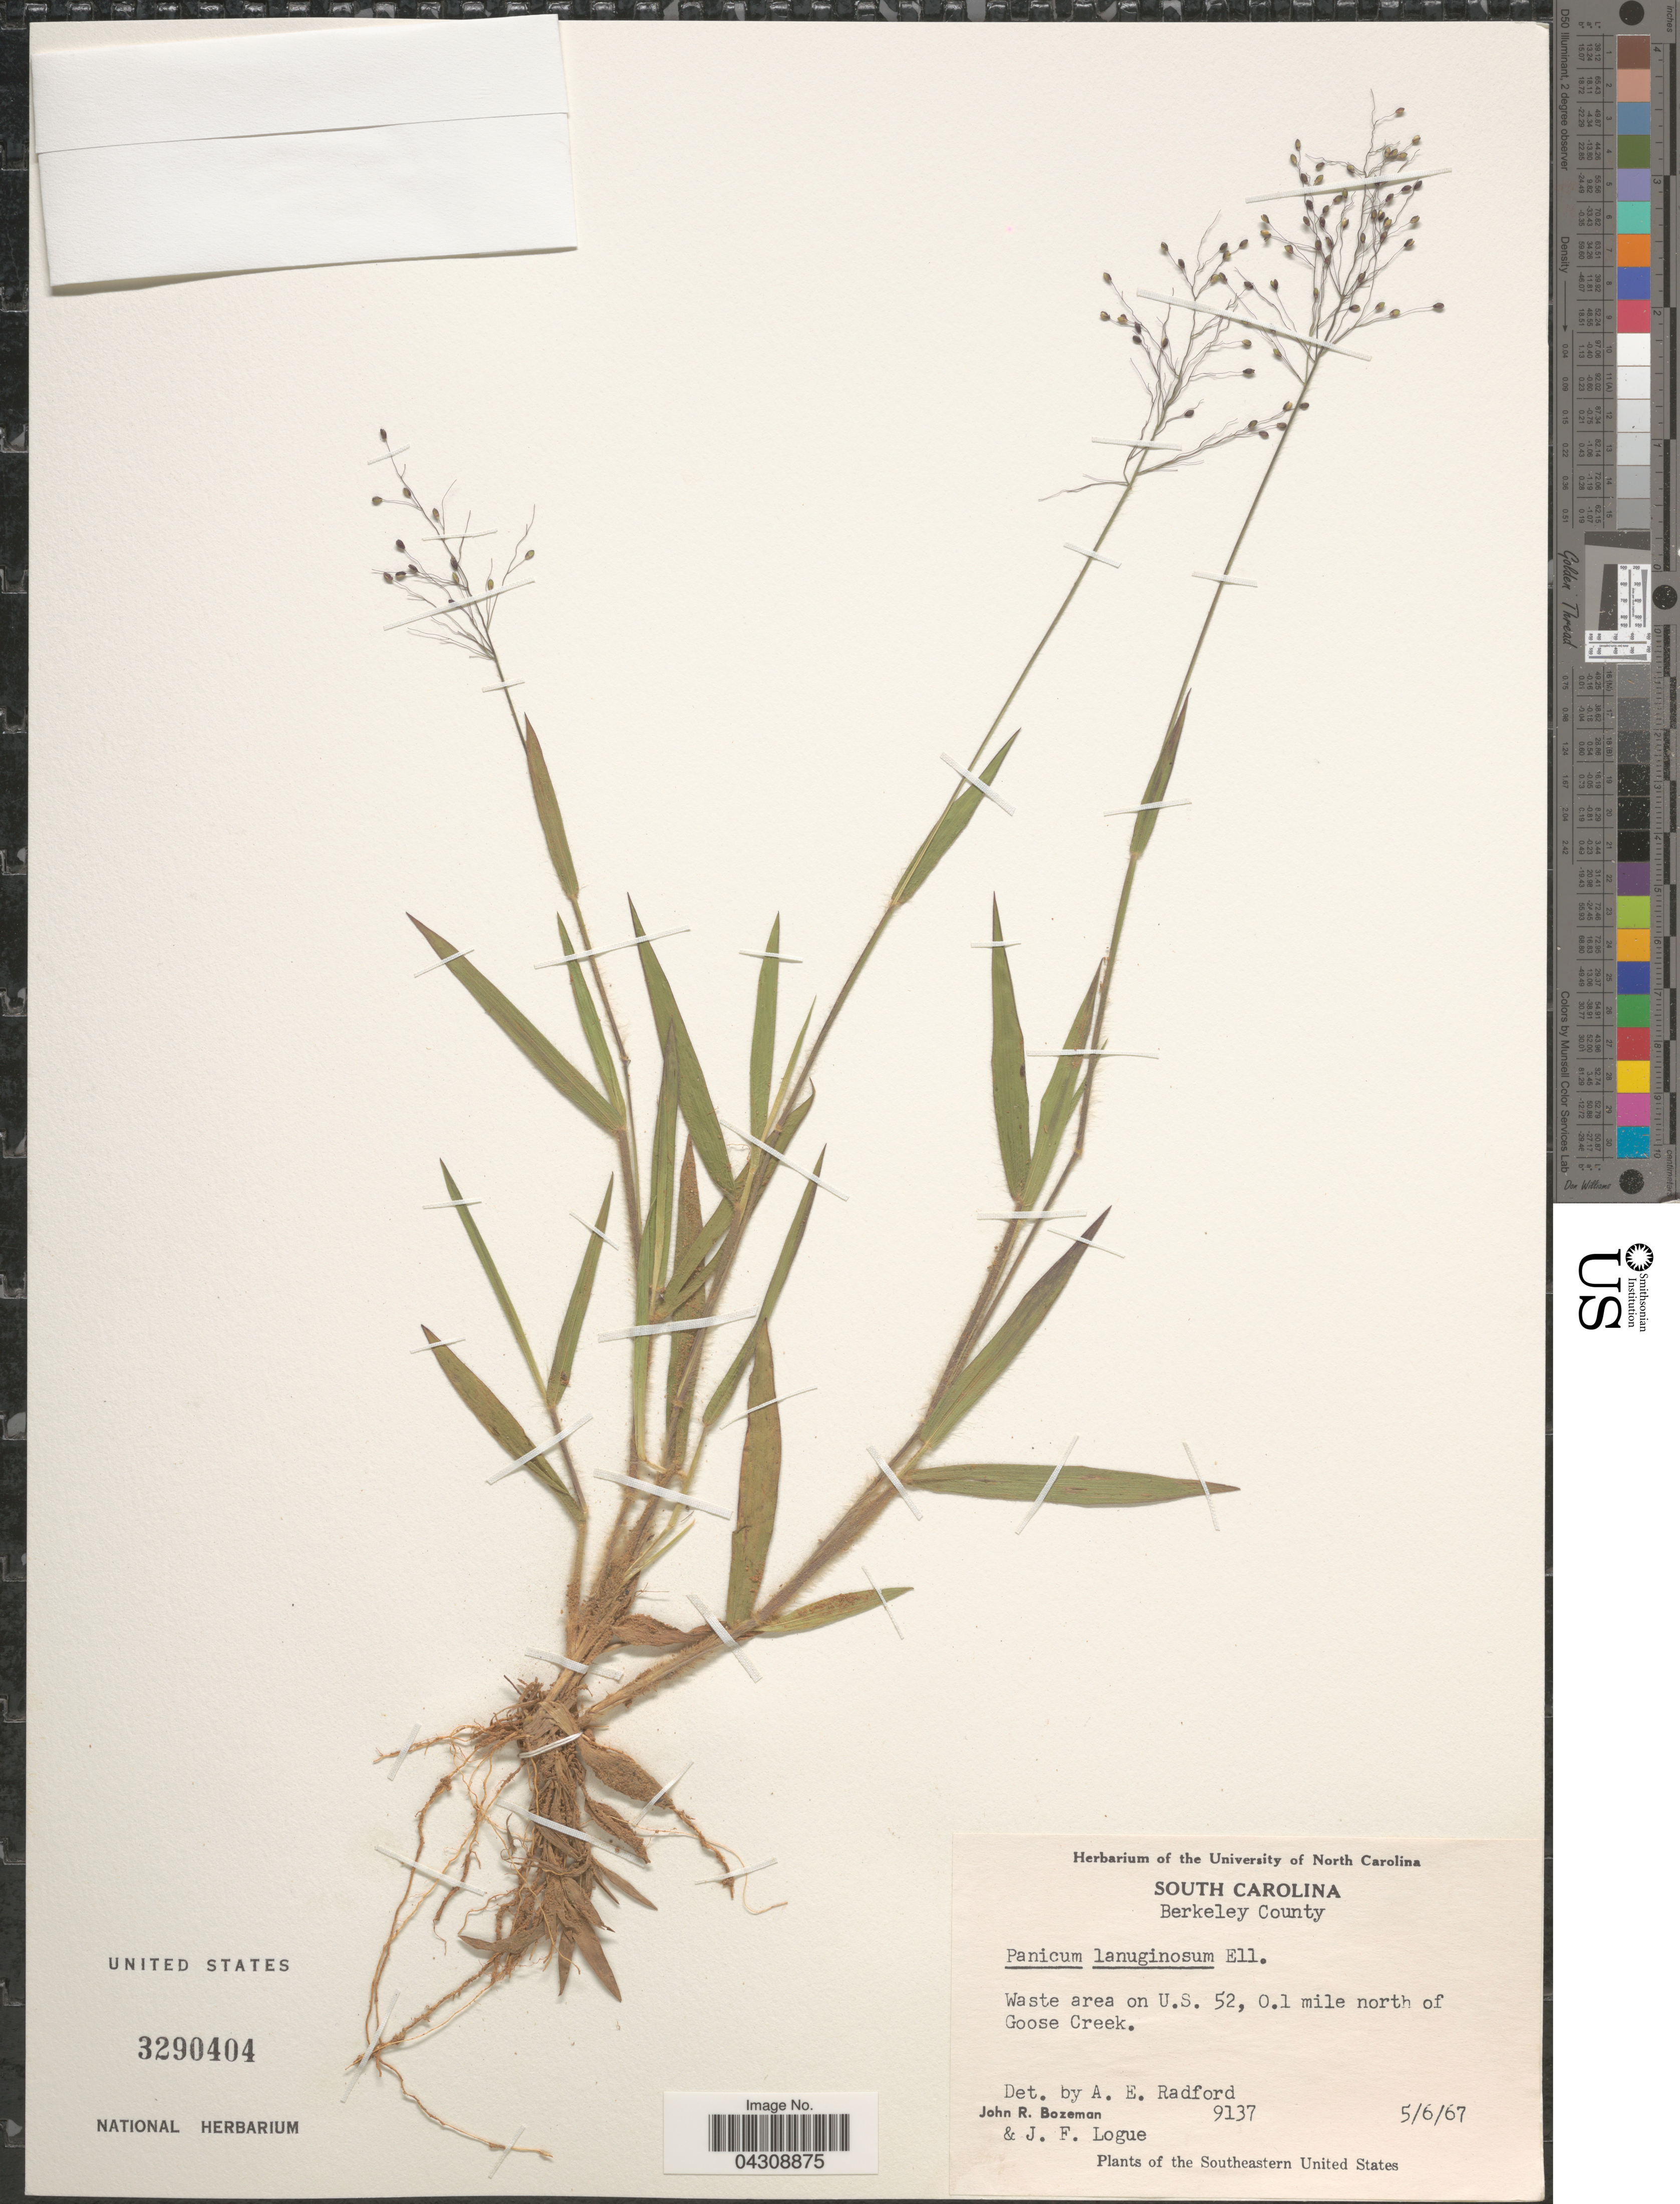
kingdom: Plantae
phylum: Tracheophyta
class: Liliopsida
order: Poales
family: Poaceae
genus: Dichanthelium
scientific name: Dichanthelium acuminatum var. acuminatum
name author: (Sw.) Gould & C.A. Clark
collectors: J. R. Bozeman & J. Logue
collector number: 9137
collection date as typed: Transcribed d/m/y: 6/5/67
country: United States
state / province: South Carolina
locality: Berkeley County. Waste area on U.S. 52, 0.1 mile north of Goose Creek. Southeastern United States.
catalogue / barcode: US 3290404